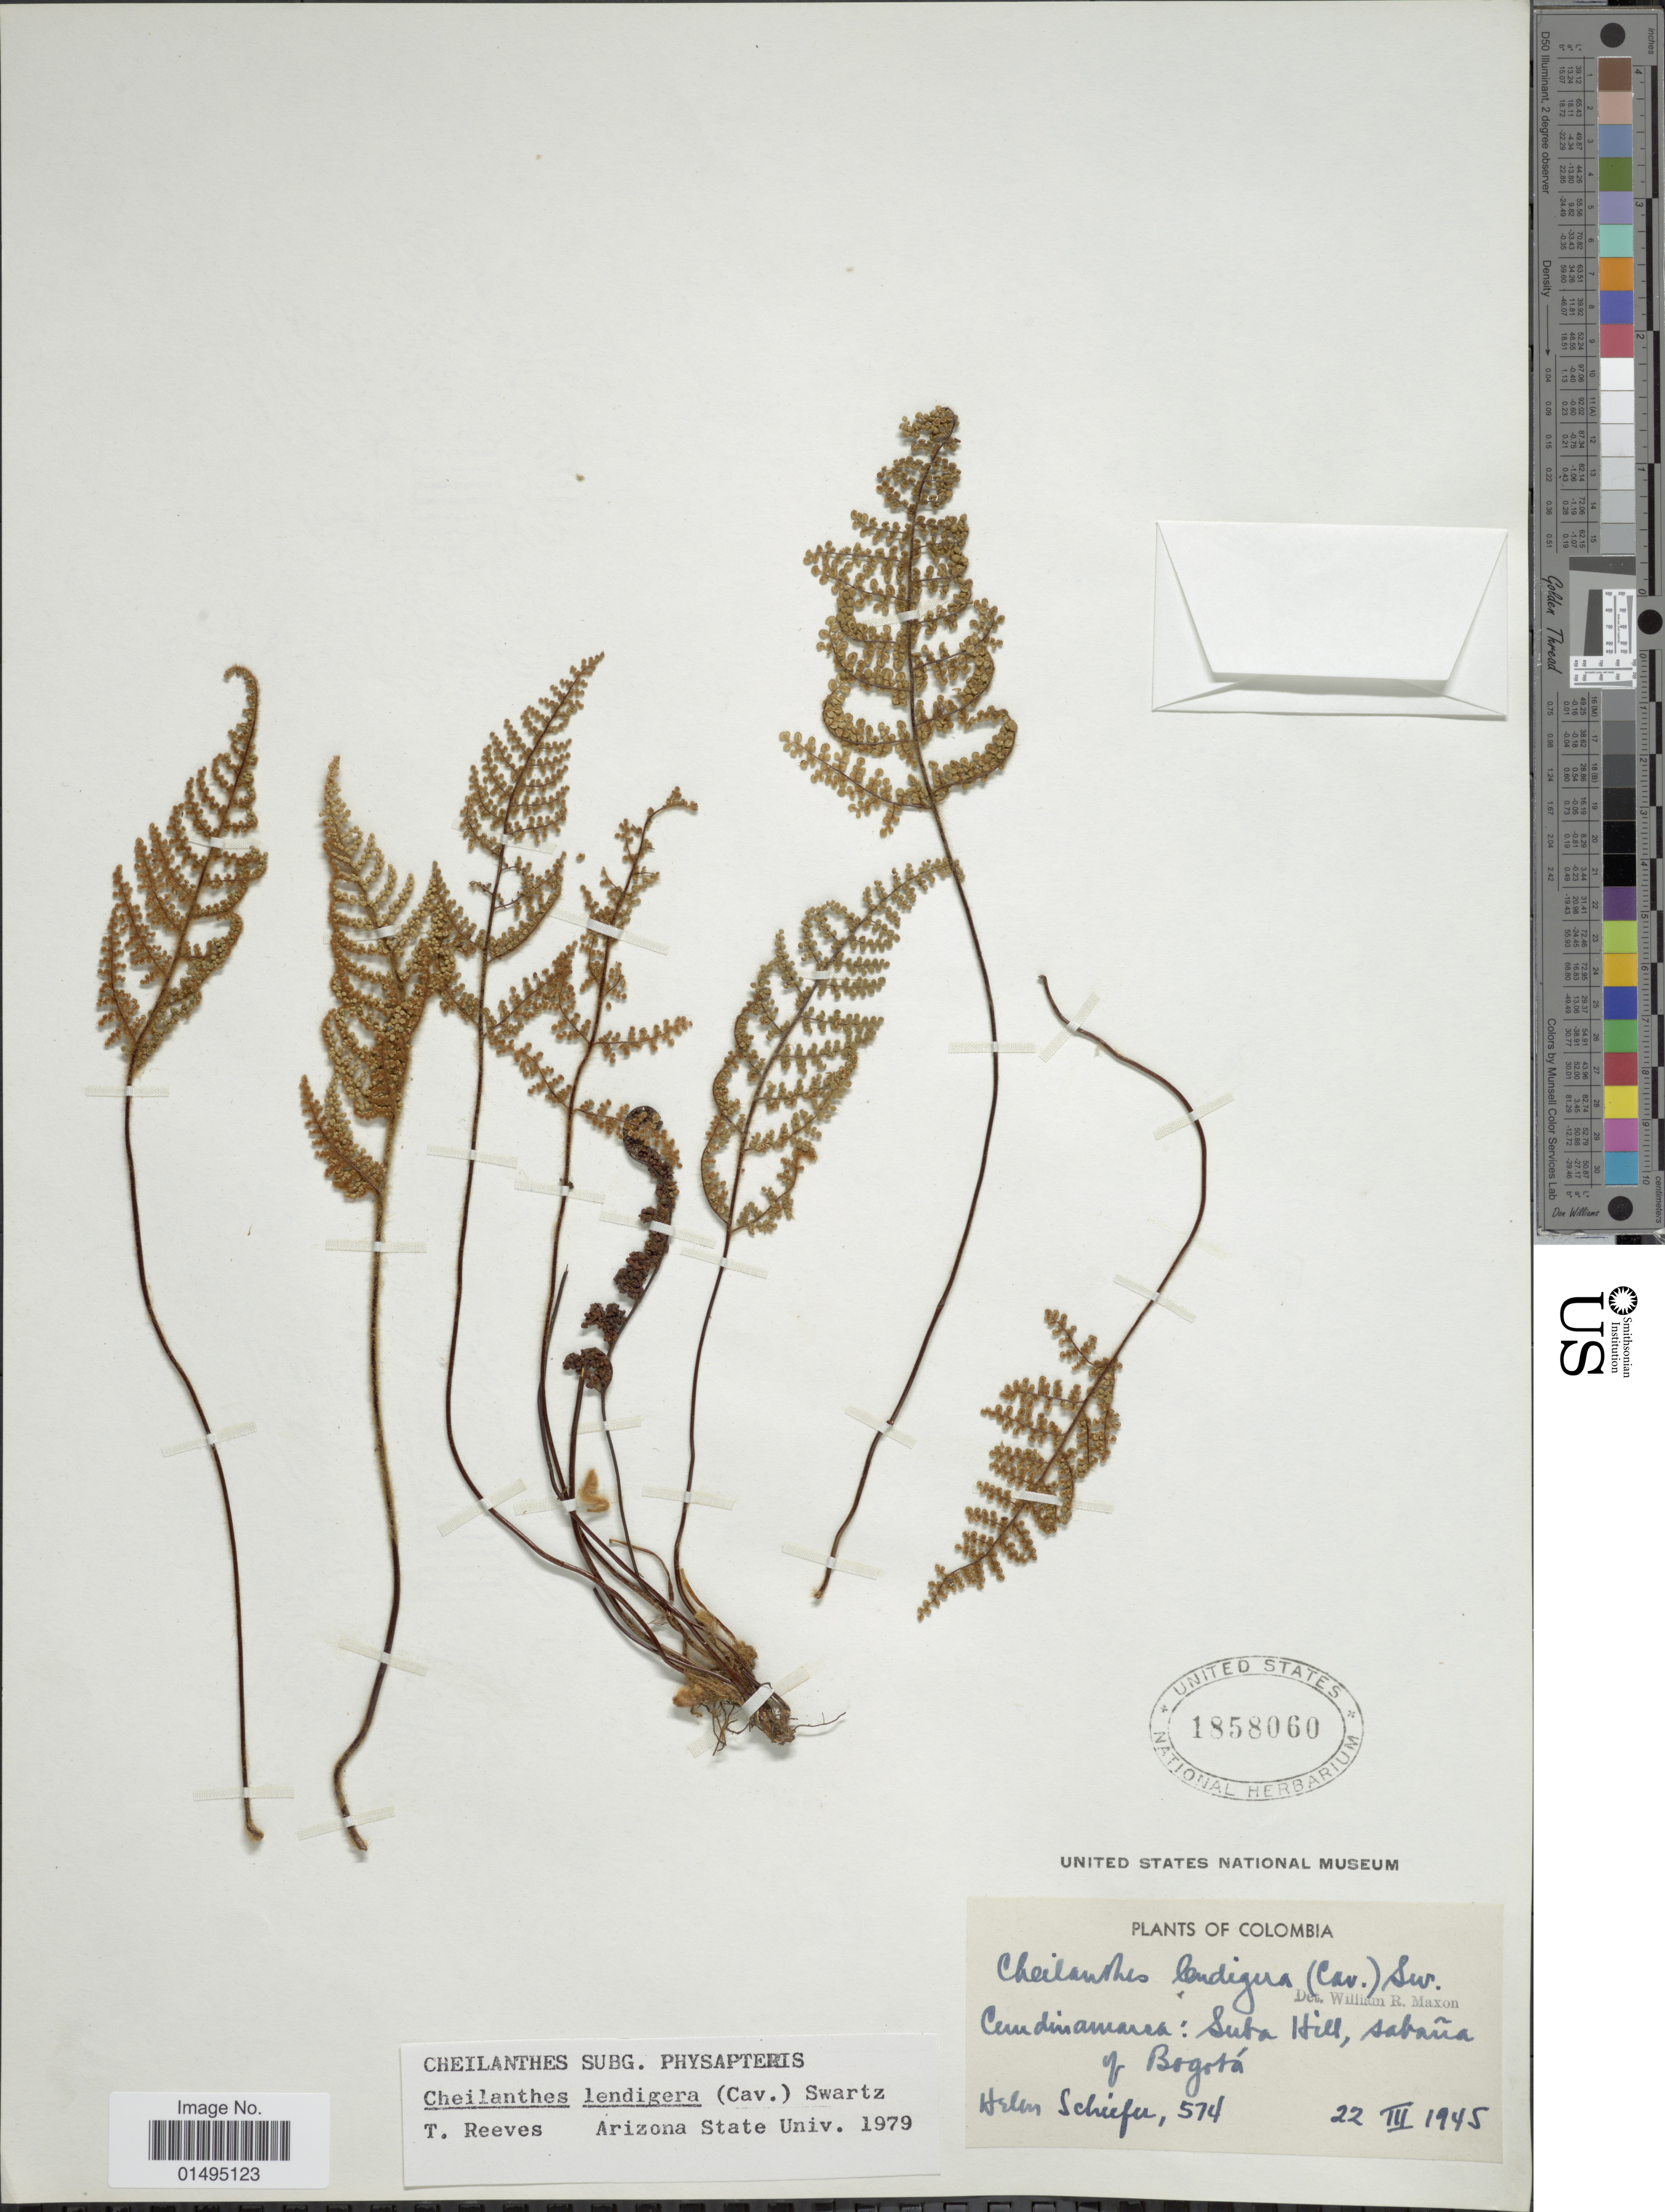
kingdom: Plantae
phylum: Tracheophyta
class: Polypodiopsida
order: Polypodiales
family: Pteridaceae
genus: Myriopteris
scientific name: Myriopteris lendigera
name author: (Cav.) J. Sm.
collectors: H. Schiefer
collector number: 574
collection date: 1945-03-22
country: Colombia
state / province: Cundinamarca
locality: Cundinamarca: Suba Hill, sabana of Bogota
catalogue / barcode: US 1858060